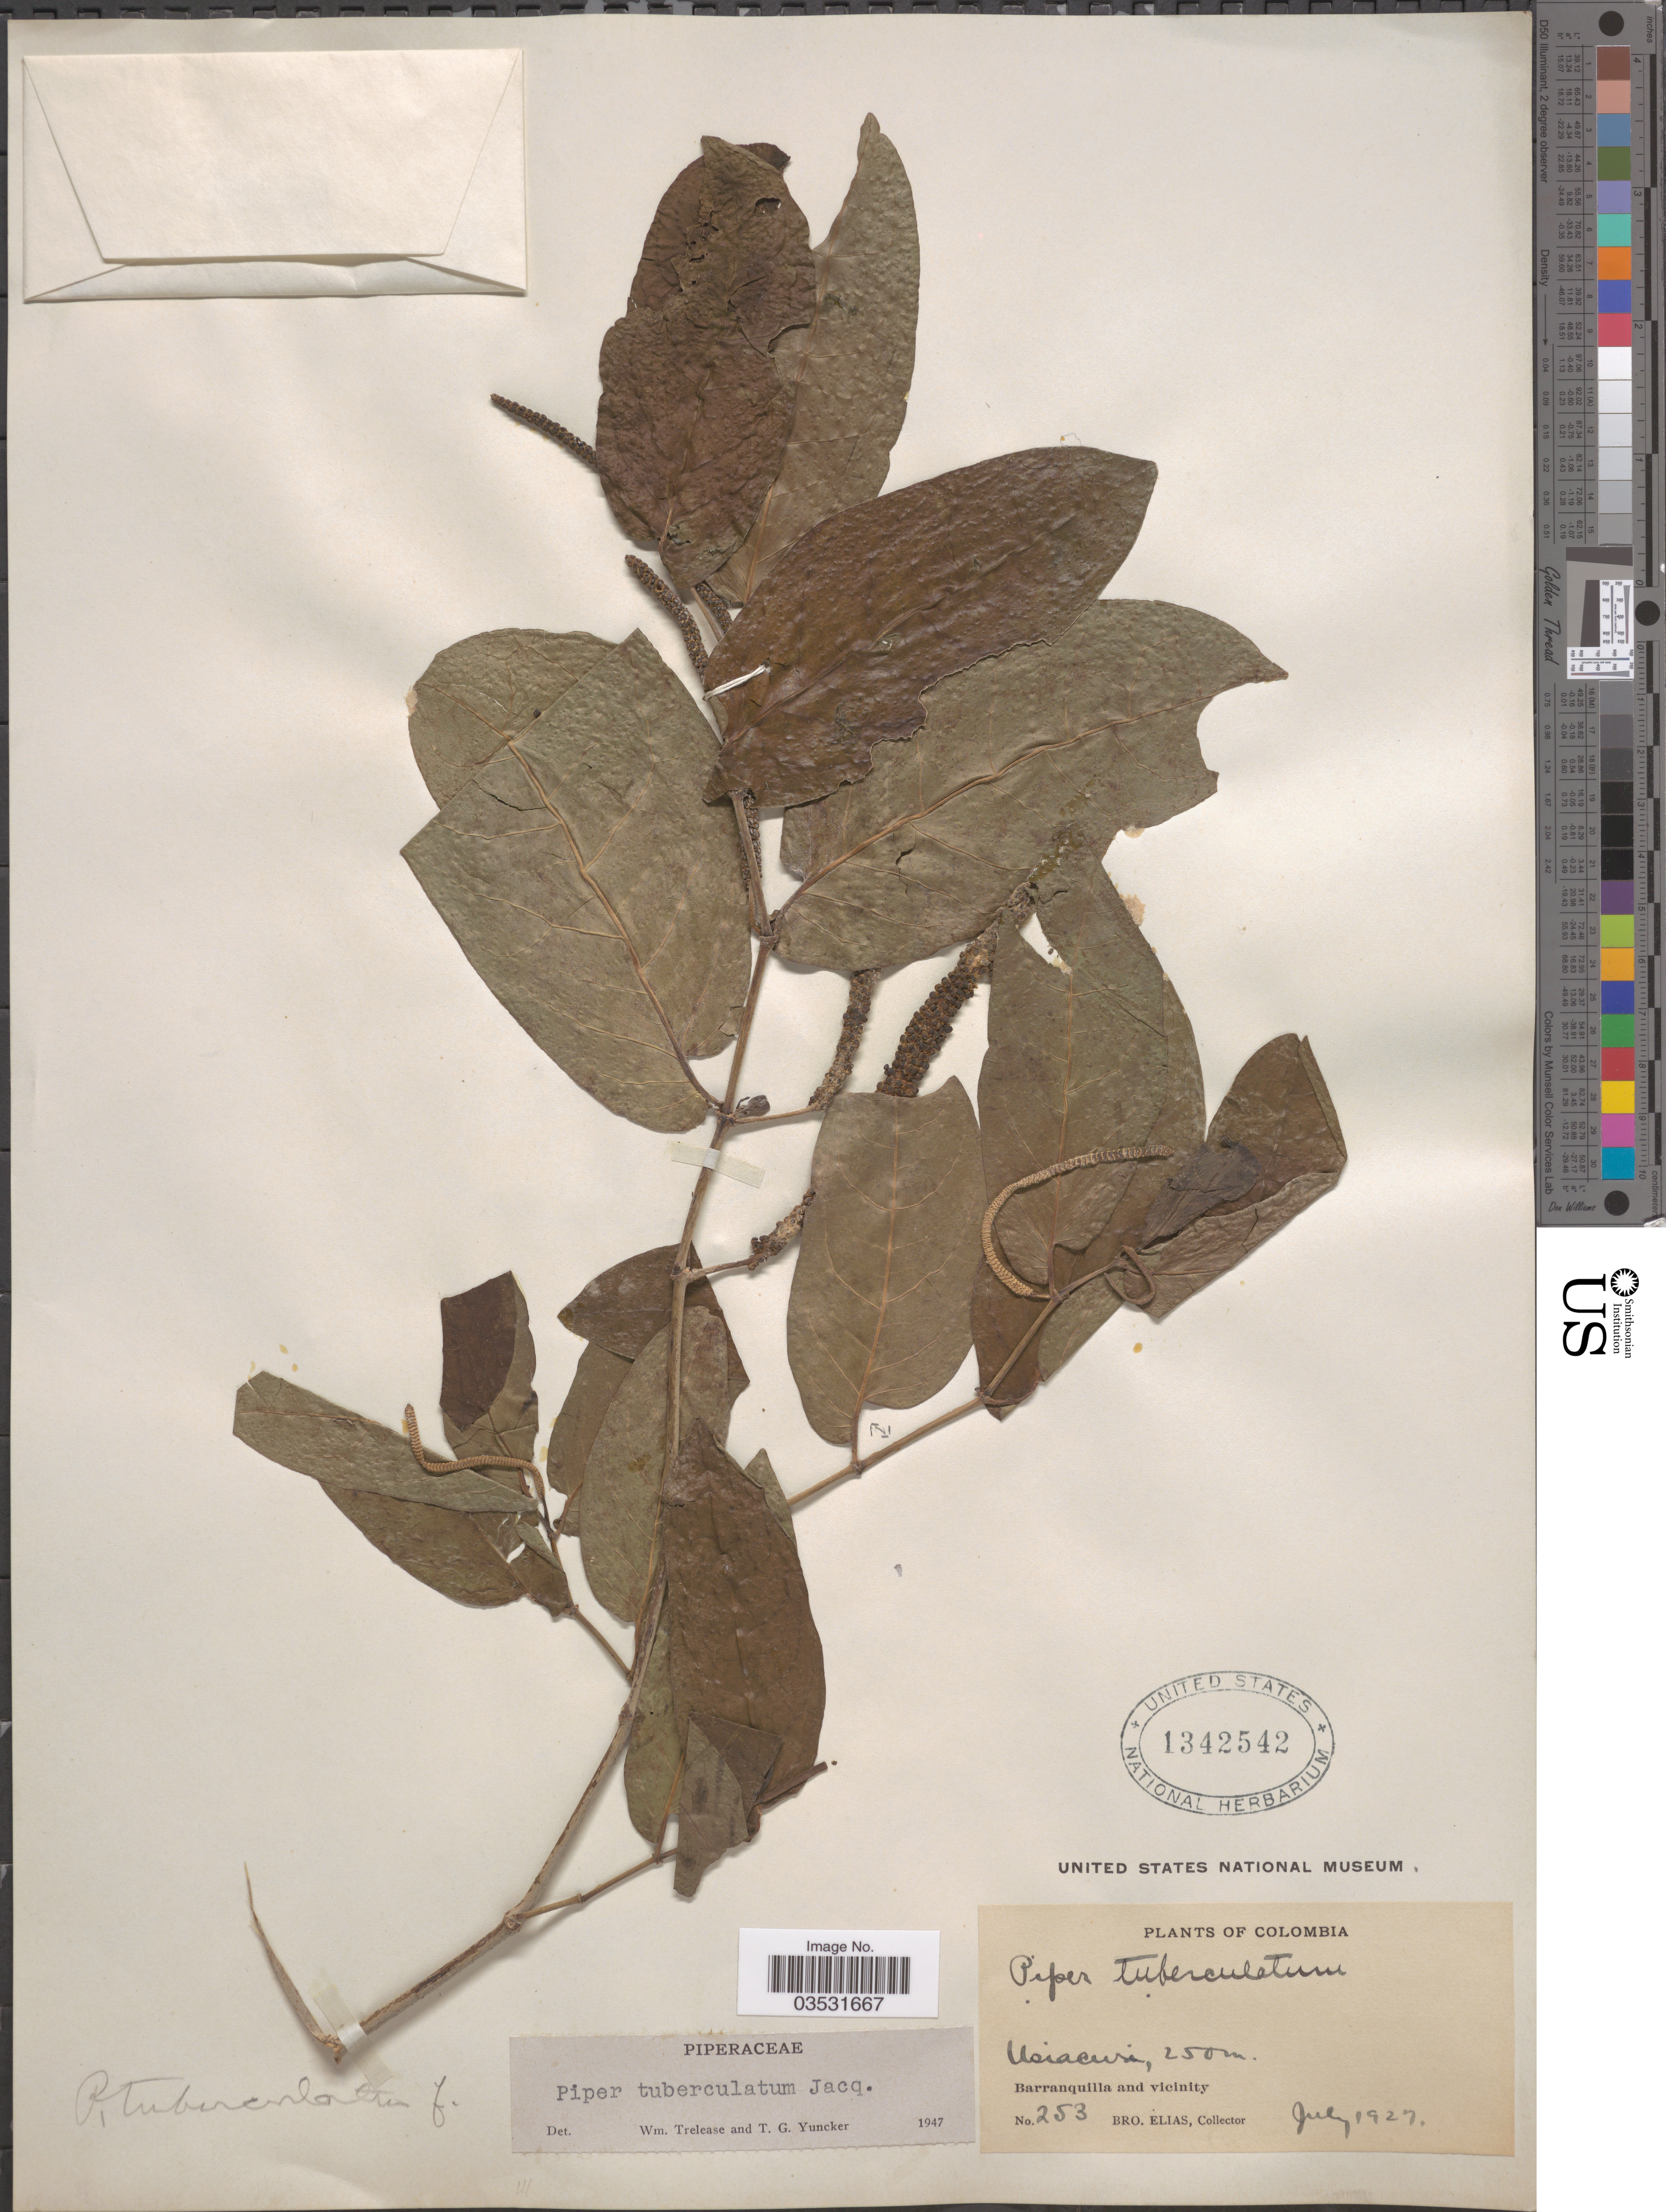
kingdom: Plantae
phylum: Tracheophyta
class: Magnoliopsida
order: Piperales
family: Piperaceae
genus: Piper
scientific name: Piper tuberculatum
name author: Jacq.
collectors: Bro. Elias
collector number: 253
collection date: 1927-07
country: Colombia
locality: Usiacuri. Barranquilla and vicinity.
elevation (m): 250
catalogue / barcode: US 1342542